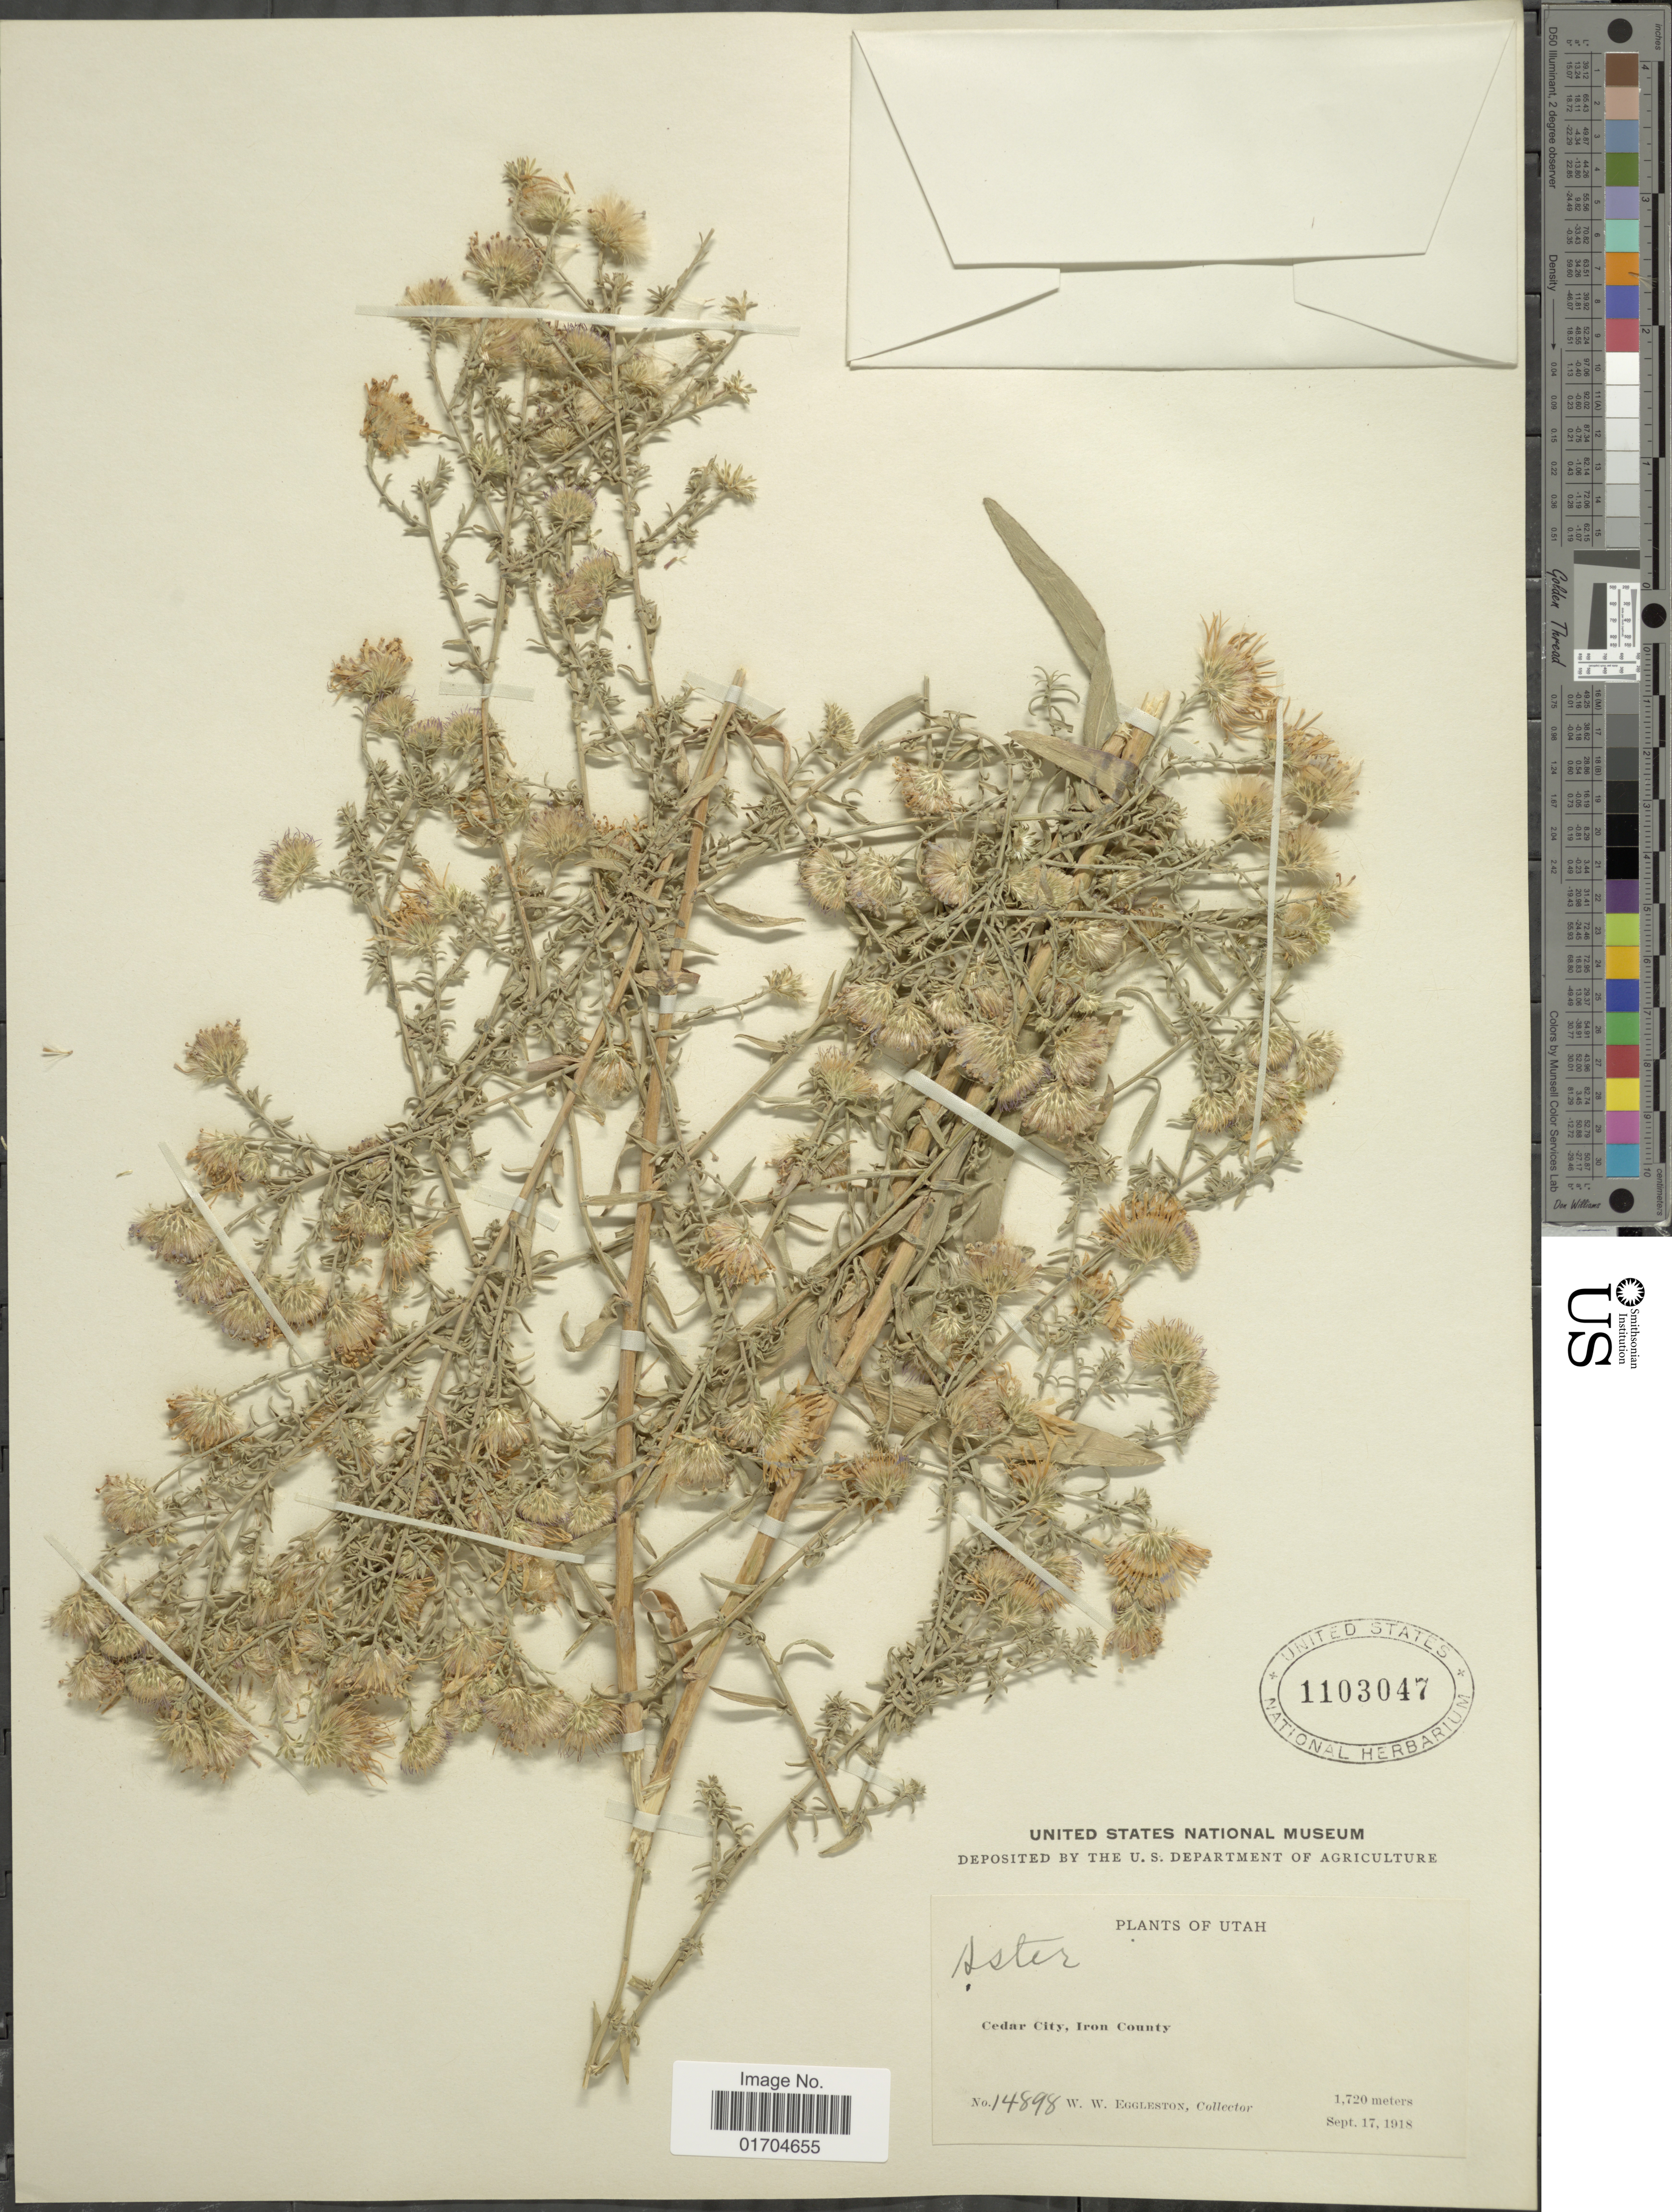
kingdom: Plantae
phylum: Tracheophyta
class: Magnoliopsida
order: Asterales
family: Asteraceae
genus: Symphyotrichum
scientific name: Symphyotrichum sp.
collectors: W. W. Eggleston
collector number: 14898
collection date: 1918-09-17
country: United States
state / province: Utah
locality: Cedar City, Iron County.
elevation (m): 1720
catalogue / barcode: US 1103047